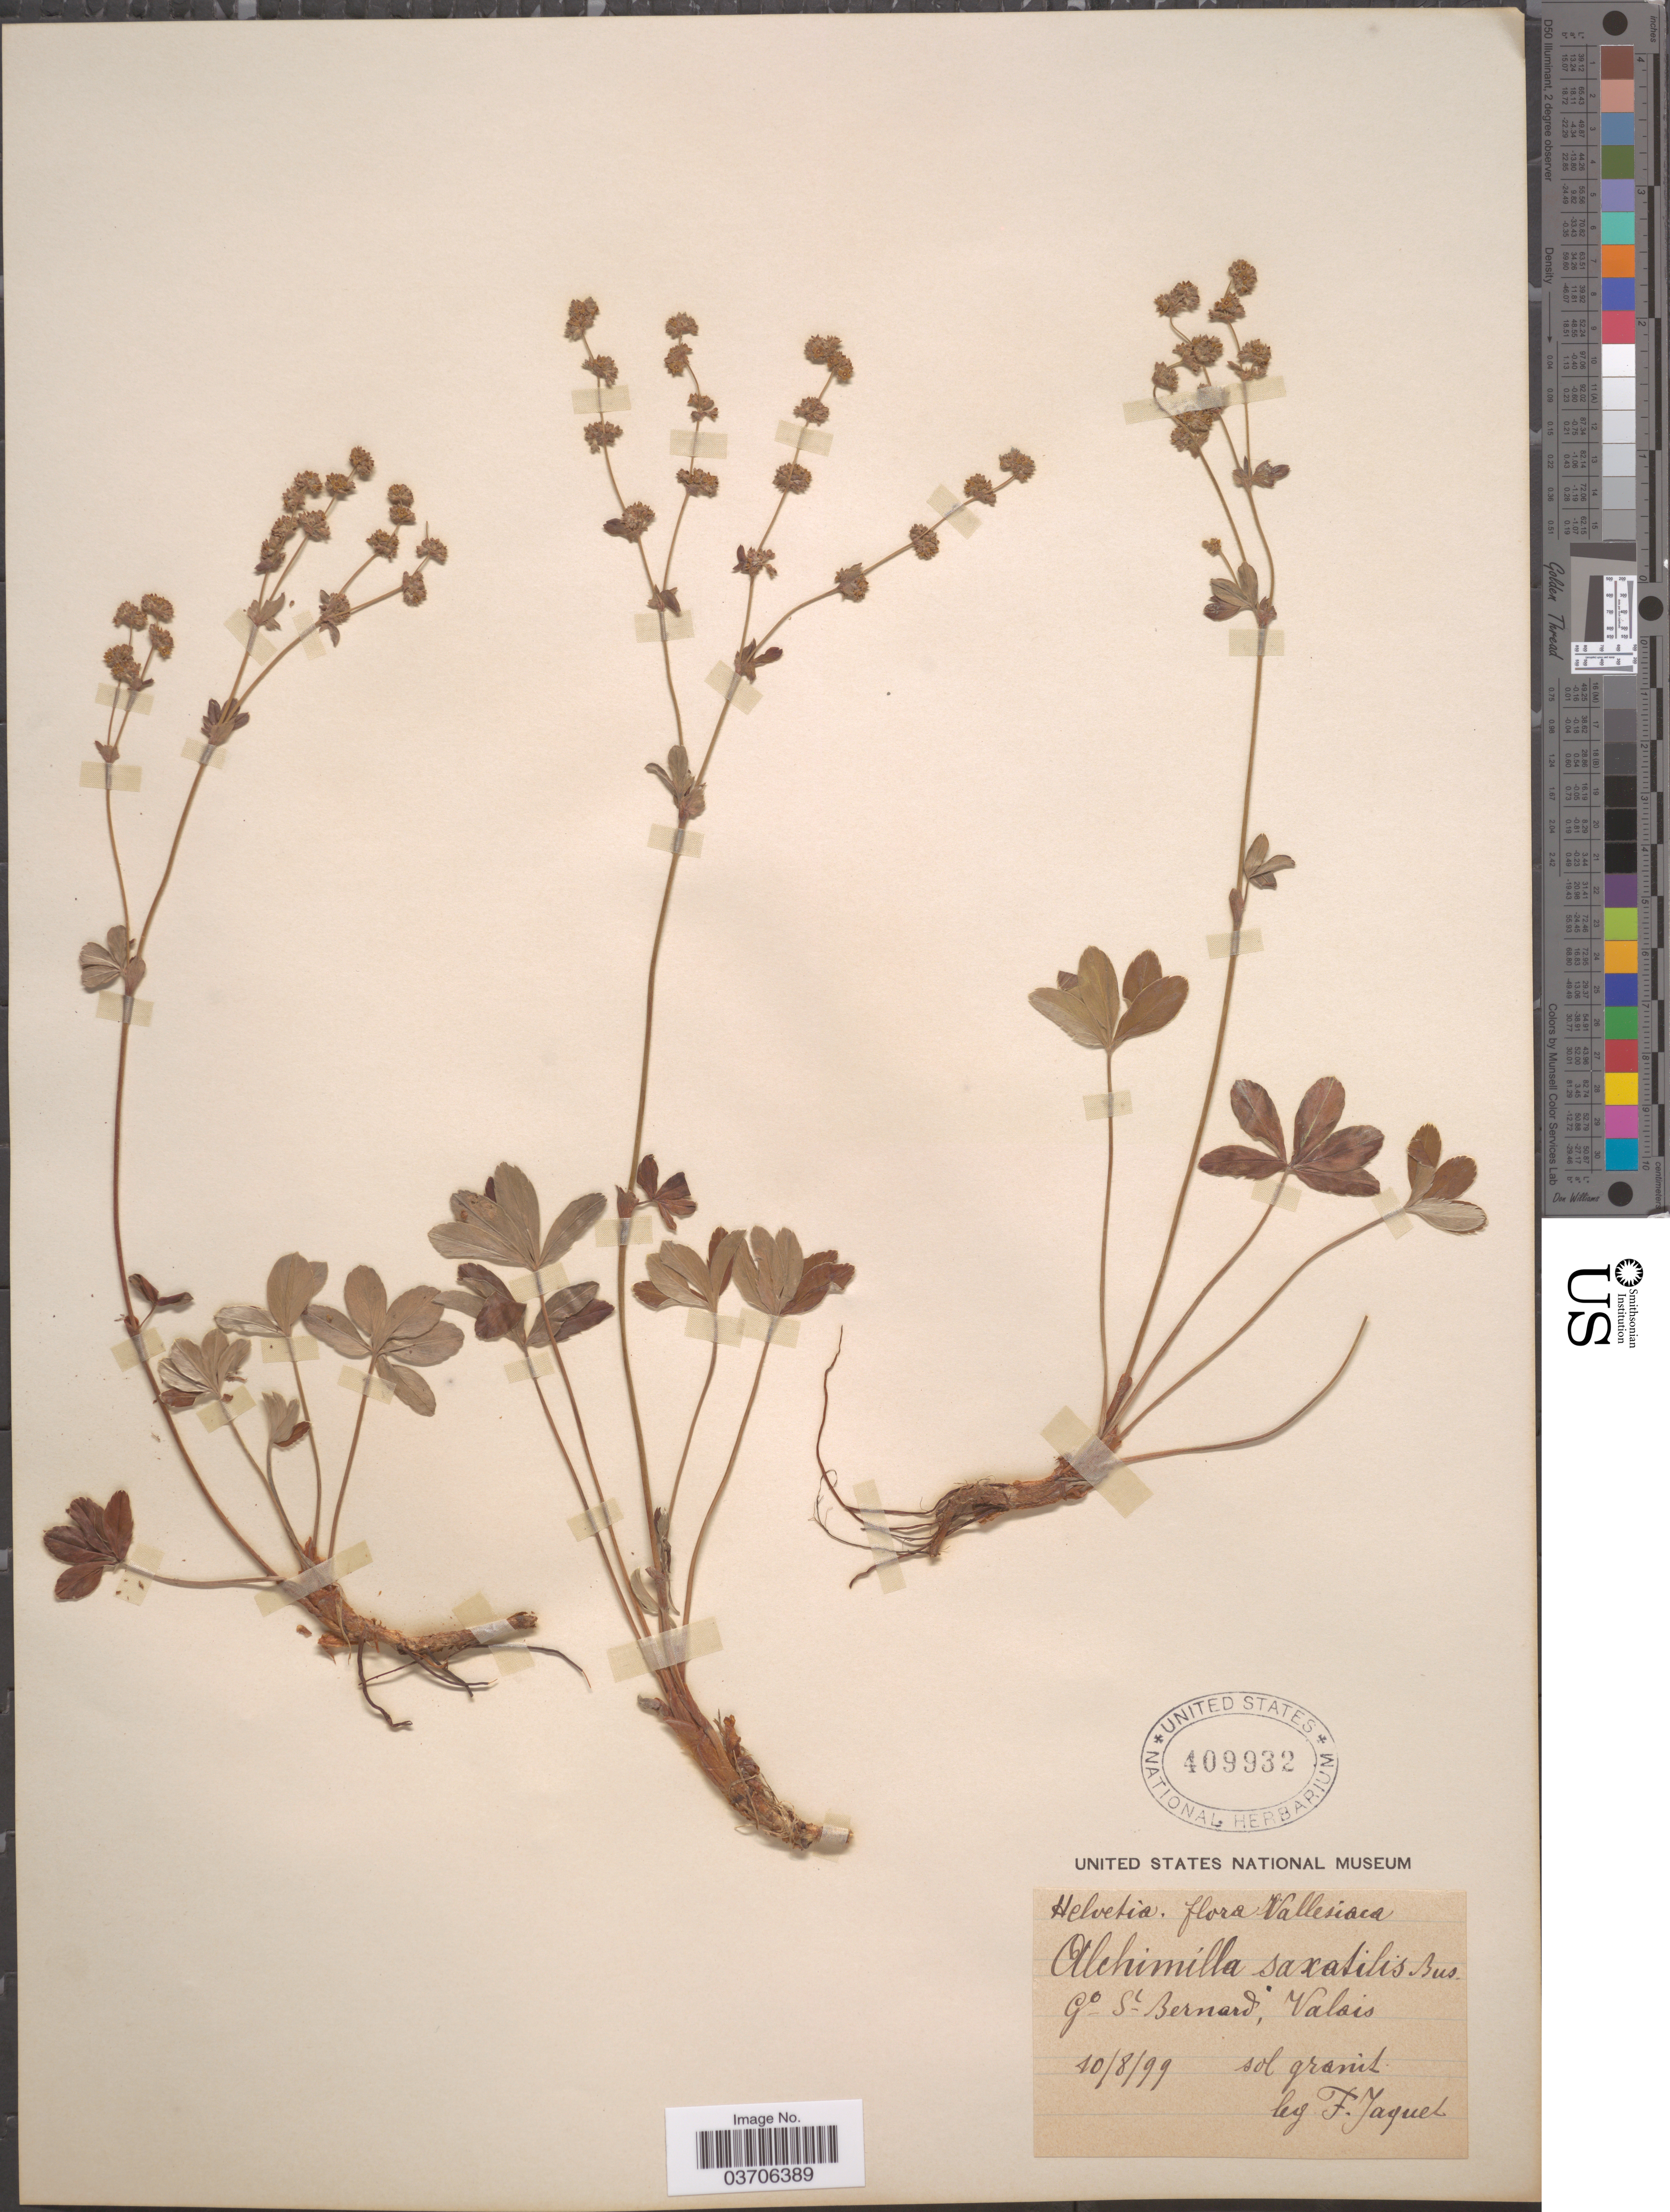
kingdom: Plantae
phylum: Tracheophyta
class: Magnoliopsida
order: Rosales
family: Rosaceae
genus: Alchemilla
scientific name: Alchemilla saxatilis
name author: Buser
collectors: F. Jaquet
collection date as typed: Transcribed d/m/y: 10/8/99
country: Switzerland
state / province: Valais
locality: Helvetia. Vallesiaca. Go St. Bernard.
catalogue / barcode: US 409932